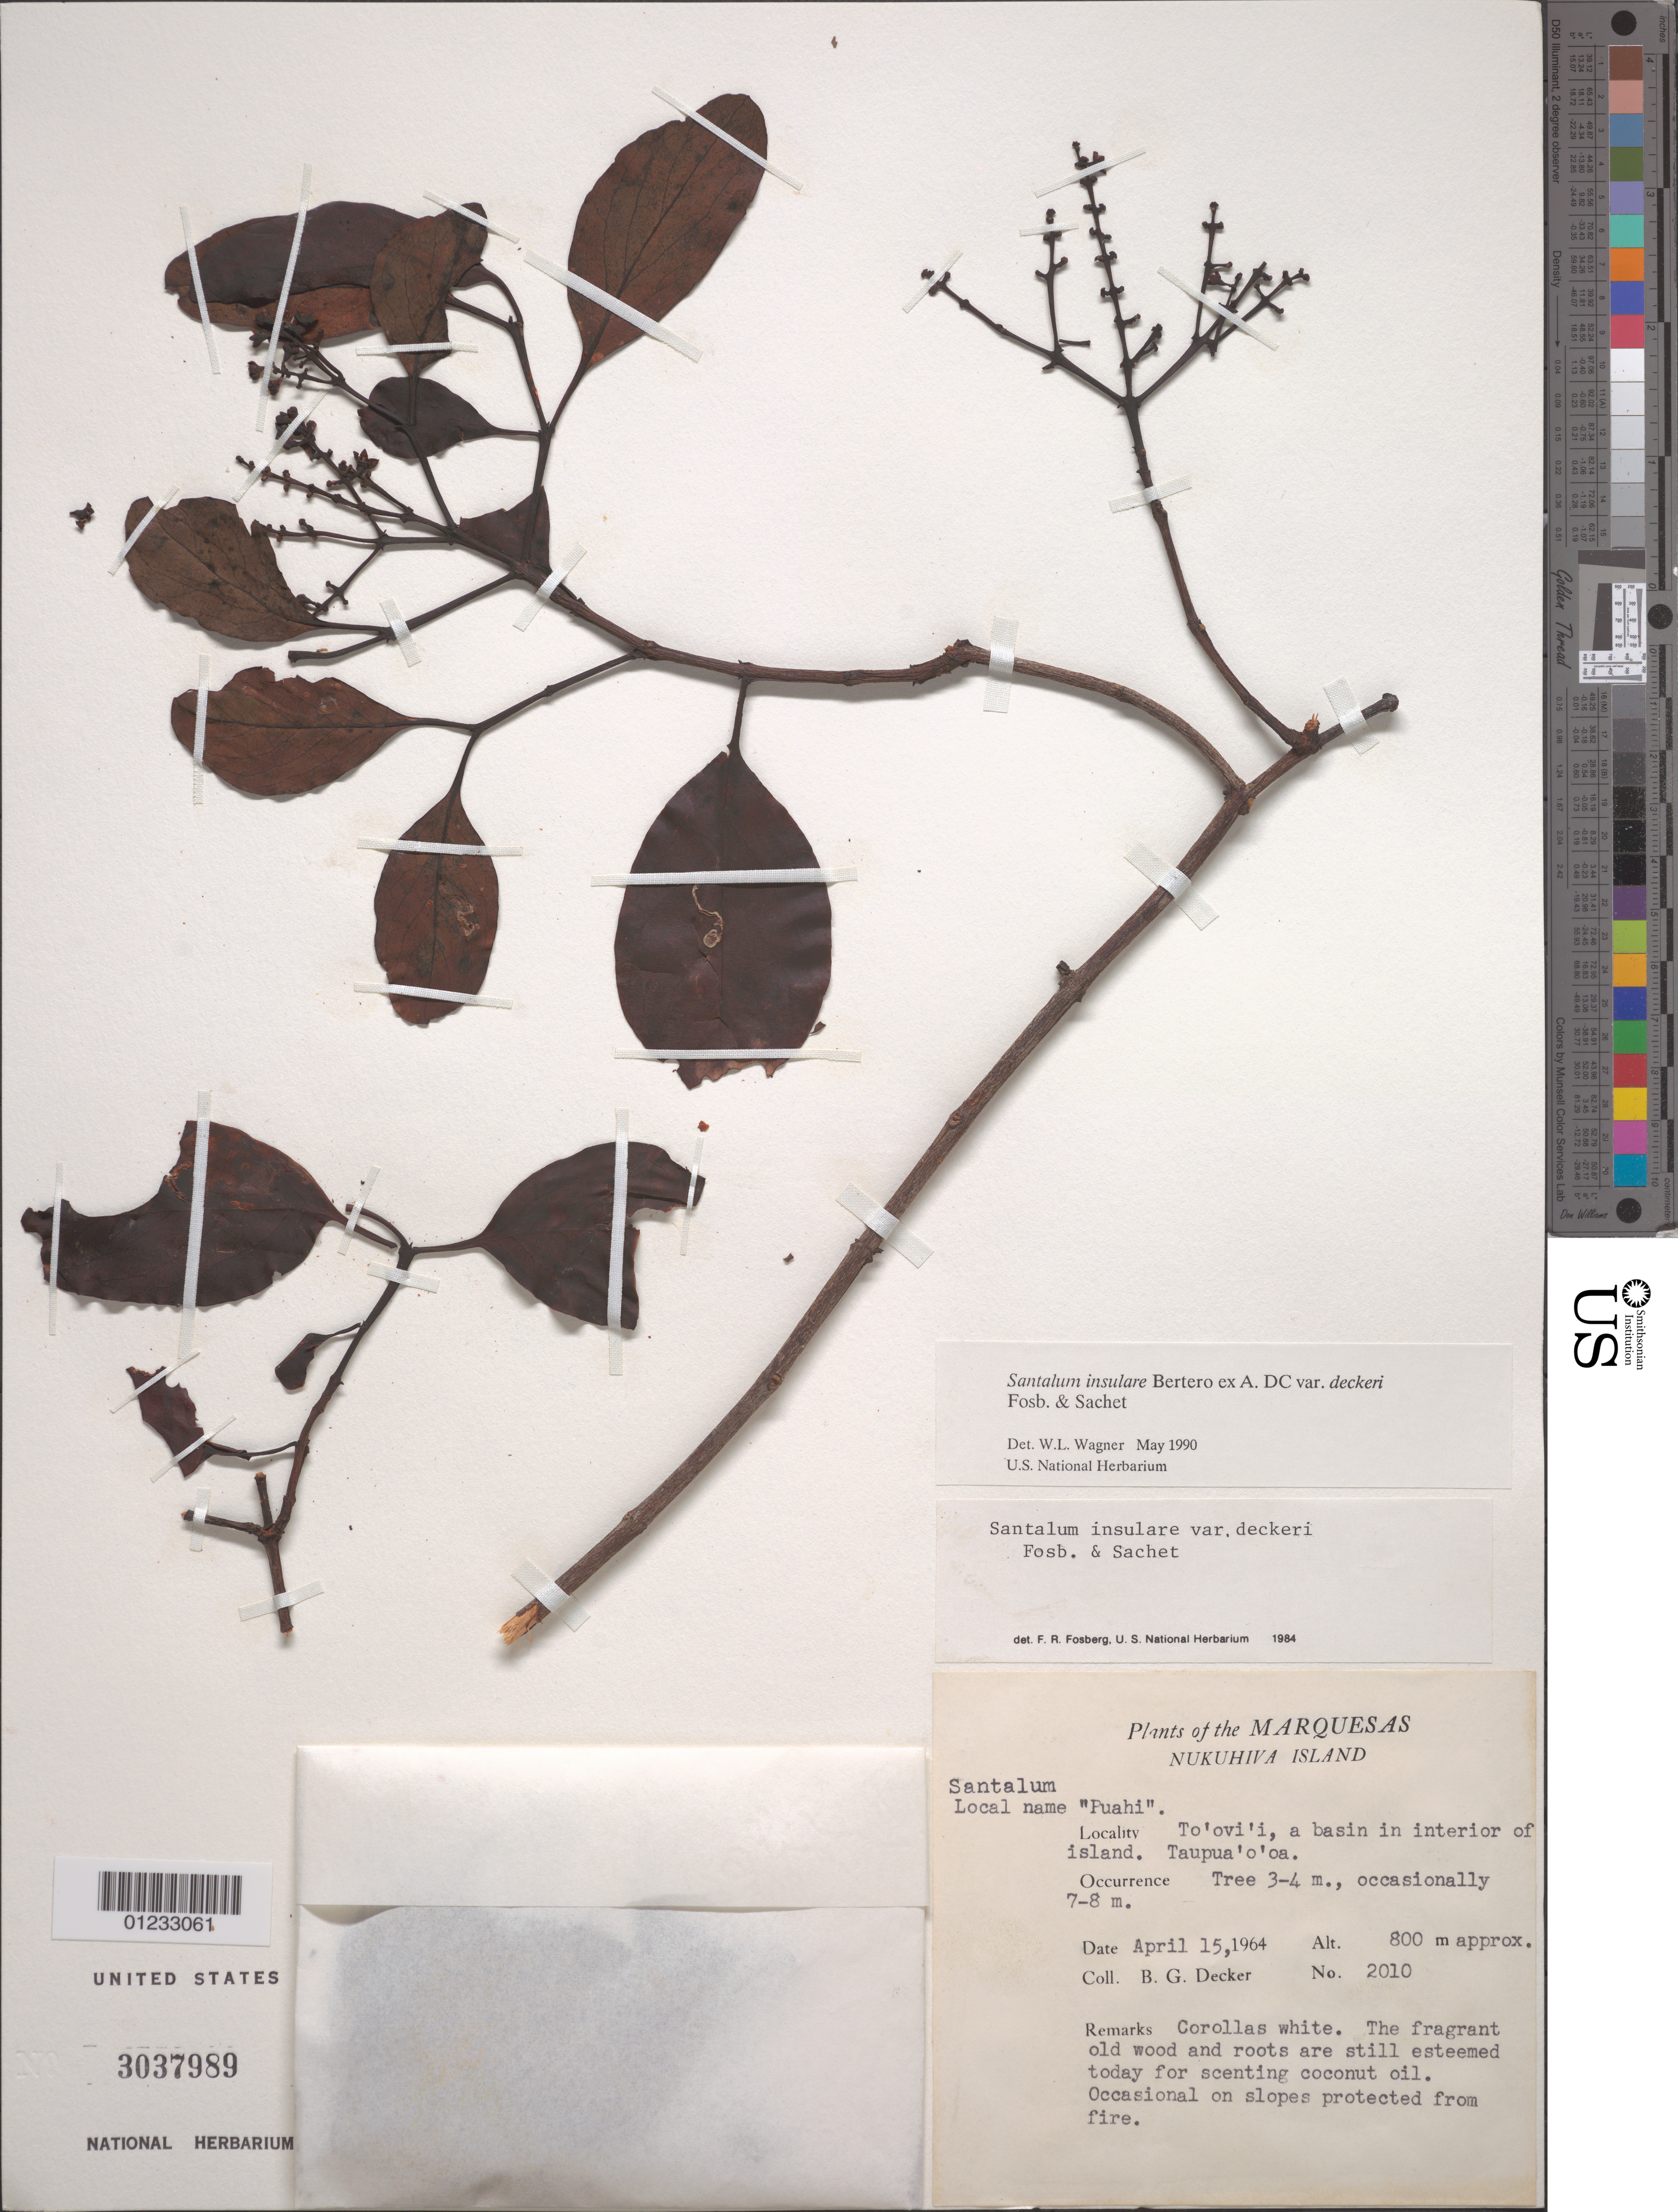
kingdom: Plantae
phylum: Tracheophyta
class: Magnoliopsida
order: Santalales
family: Santalaceae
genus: Santalum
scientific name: Santalum insulare var. marchionense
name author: (Skottsb.) Skottsb.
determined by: Wagner, W. L., (BOT), Smithsonian Institution - National Museum of Natural History (UNITED STATES)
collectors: B. G. Decker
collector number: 2010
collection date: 1964-04-15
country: French Polynesia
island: Nuku Hiva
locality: Toovii, basin in interior of island, Taupua'o'oa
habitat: Occasional on slopes protected from fire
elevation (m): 800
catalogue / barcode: US 3037989